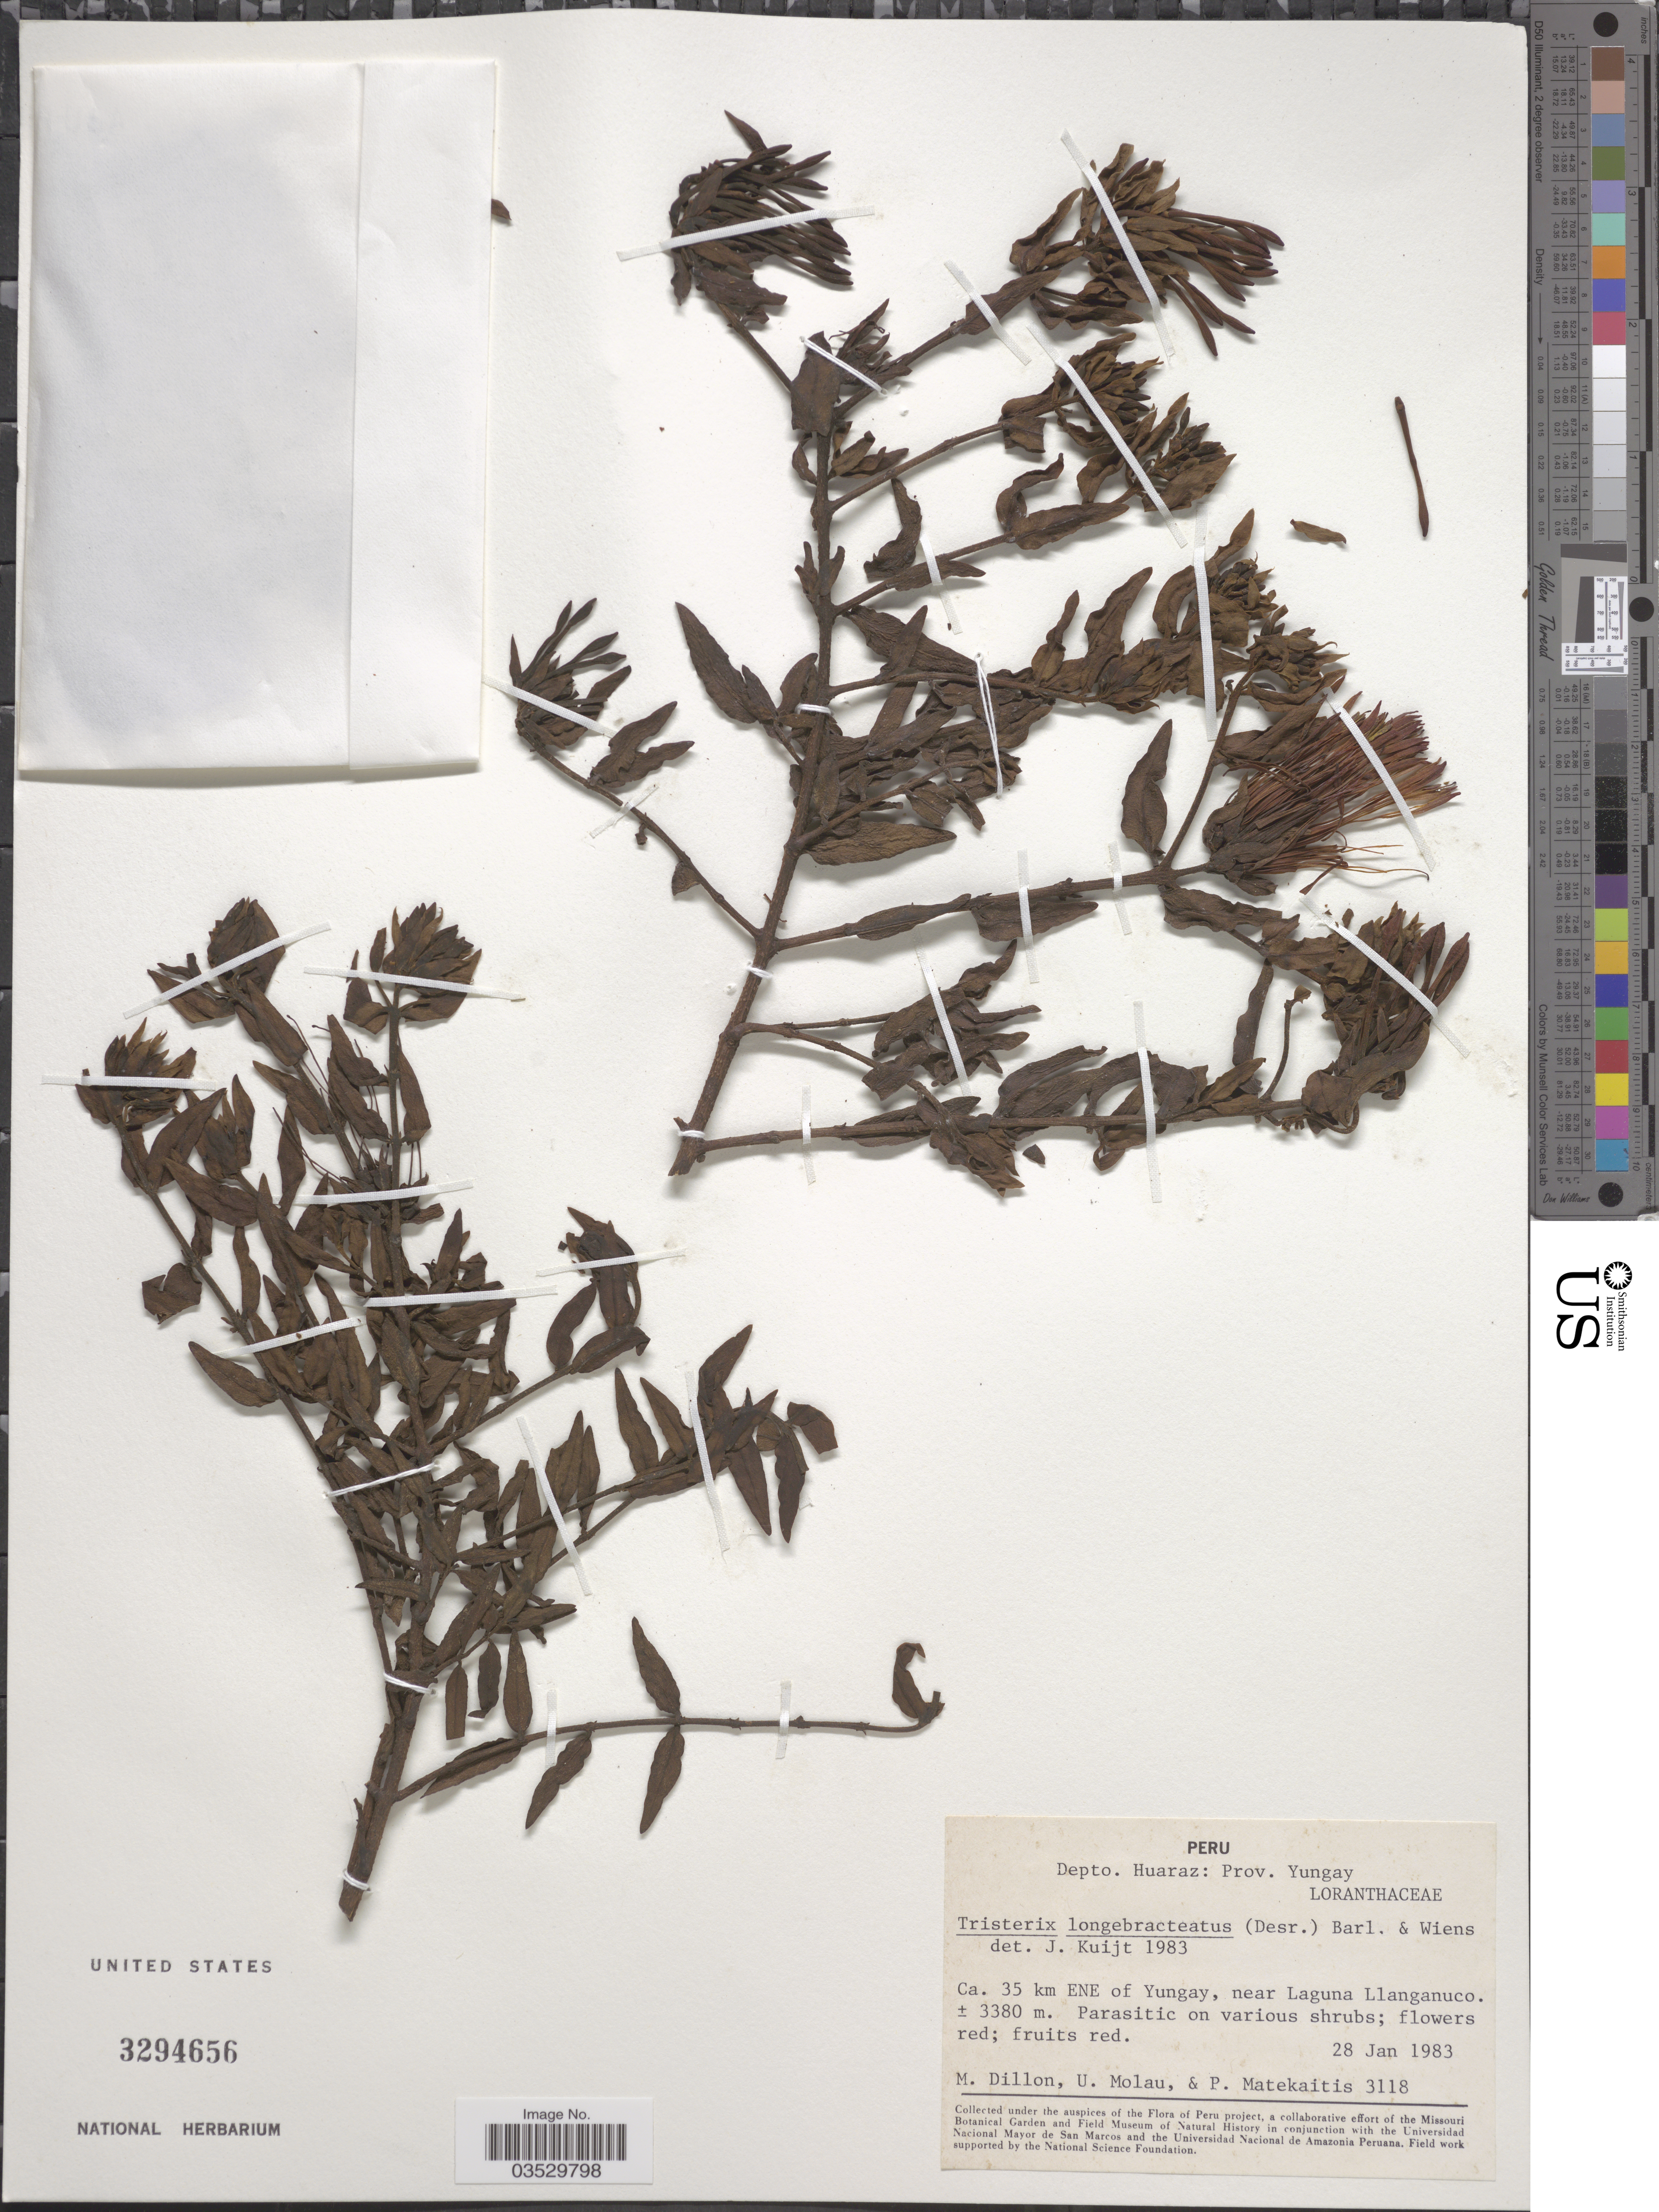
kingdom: Plantae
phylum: Tracheophyta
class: Magnoliopsida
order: Santalales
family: Loranthaceae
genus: Tristerix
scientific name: Tristerix longebracteatus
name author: (Desr.) Bart. & Wiens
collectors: M. O. Dillon, U. Molau & P. Matekaitis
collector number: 3118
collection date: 1983-01-28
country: Peru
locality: Depto. Huaraz: Prov. Yungay. Ca. 35 km ENE of Yungay, near Laguna Llanganuco.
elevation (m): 3380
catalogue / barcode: US 3294656